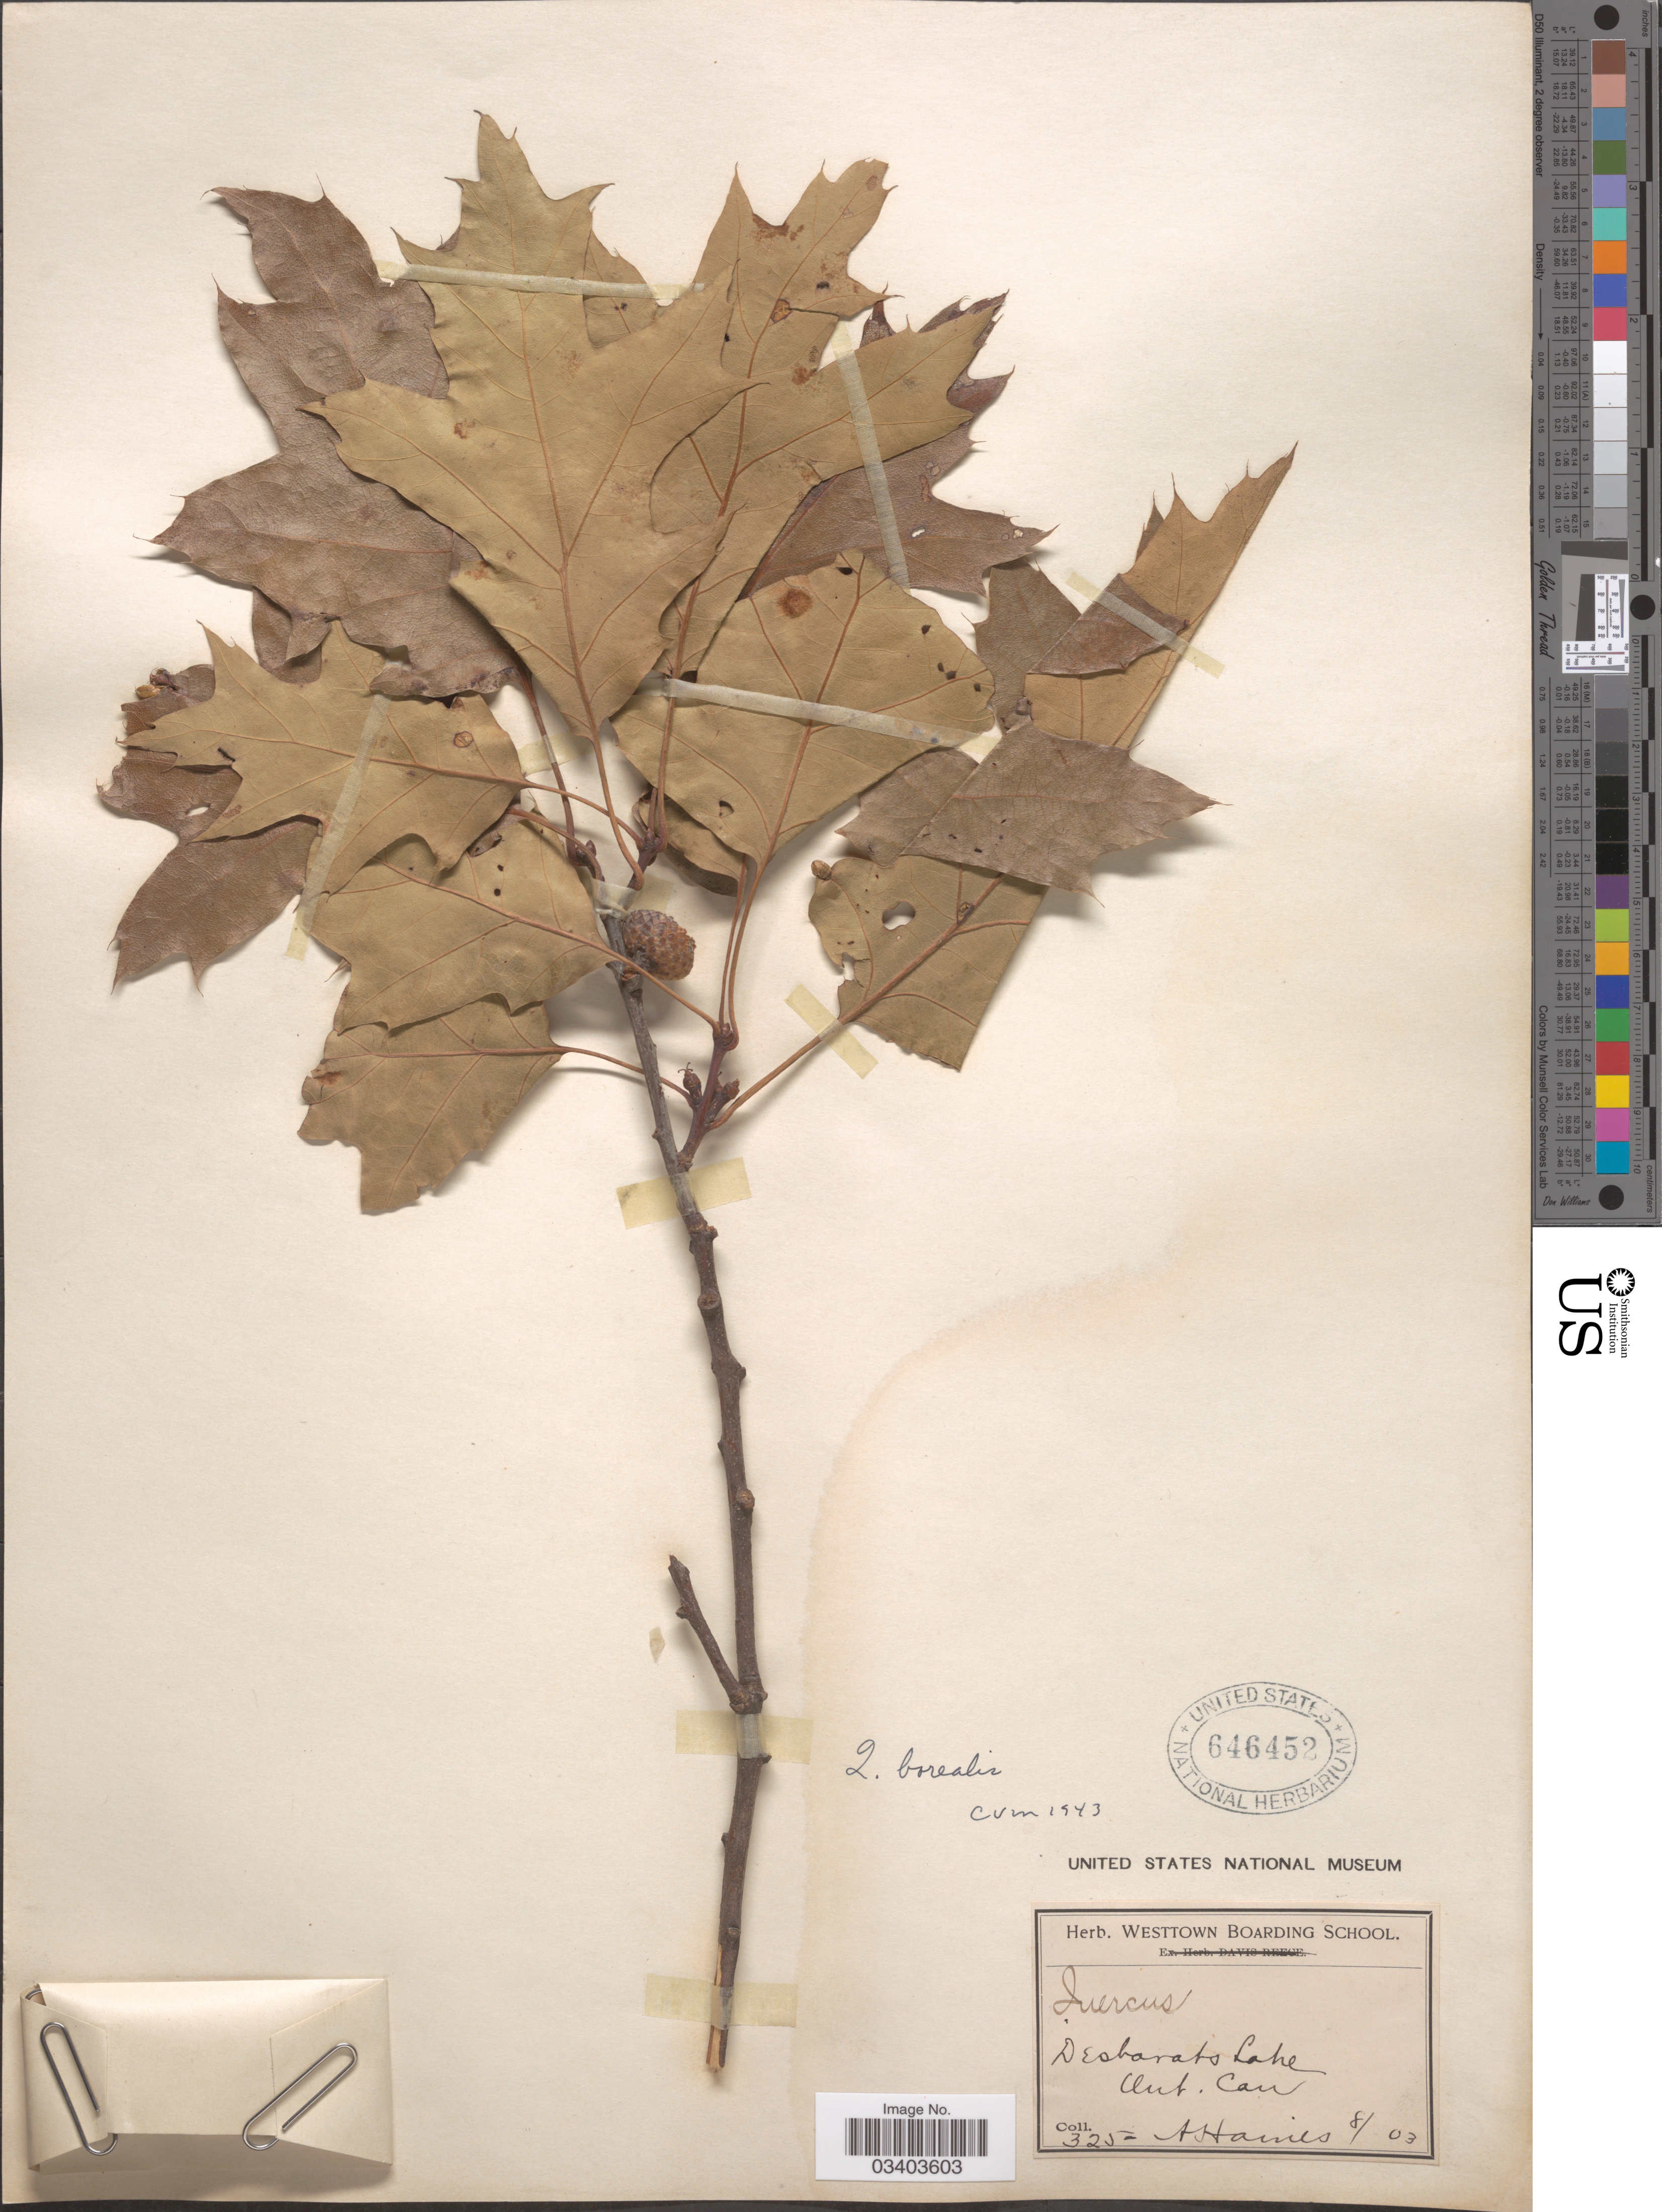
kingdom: Plantae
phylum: Tracheophyta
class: Magnoliopsida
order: Fagales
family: Fagaceae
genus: Quercus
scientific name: Quercus borealis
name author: F. Michx.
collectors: A. Haines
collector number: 325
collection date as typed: Transcribed d/m/y: /8/3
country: Canada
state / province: Ontario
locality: Desbarats Lake.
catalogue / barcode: US 646452